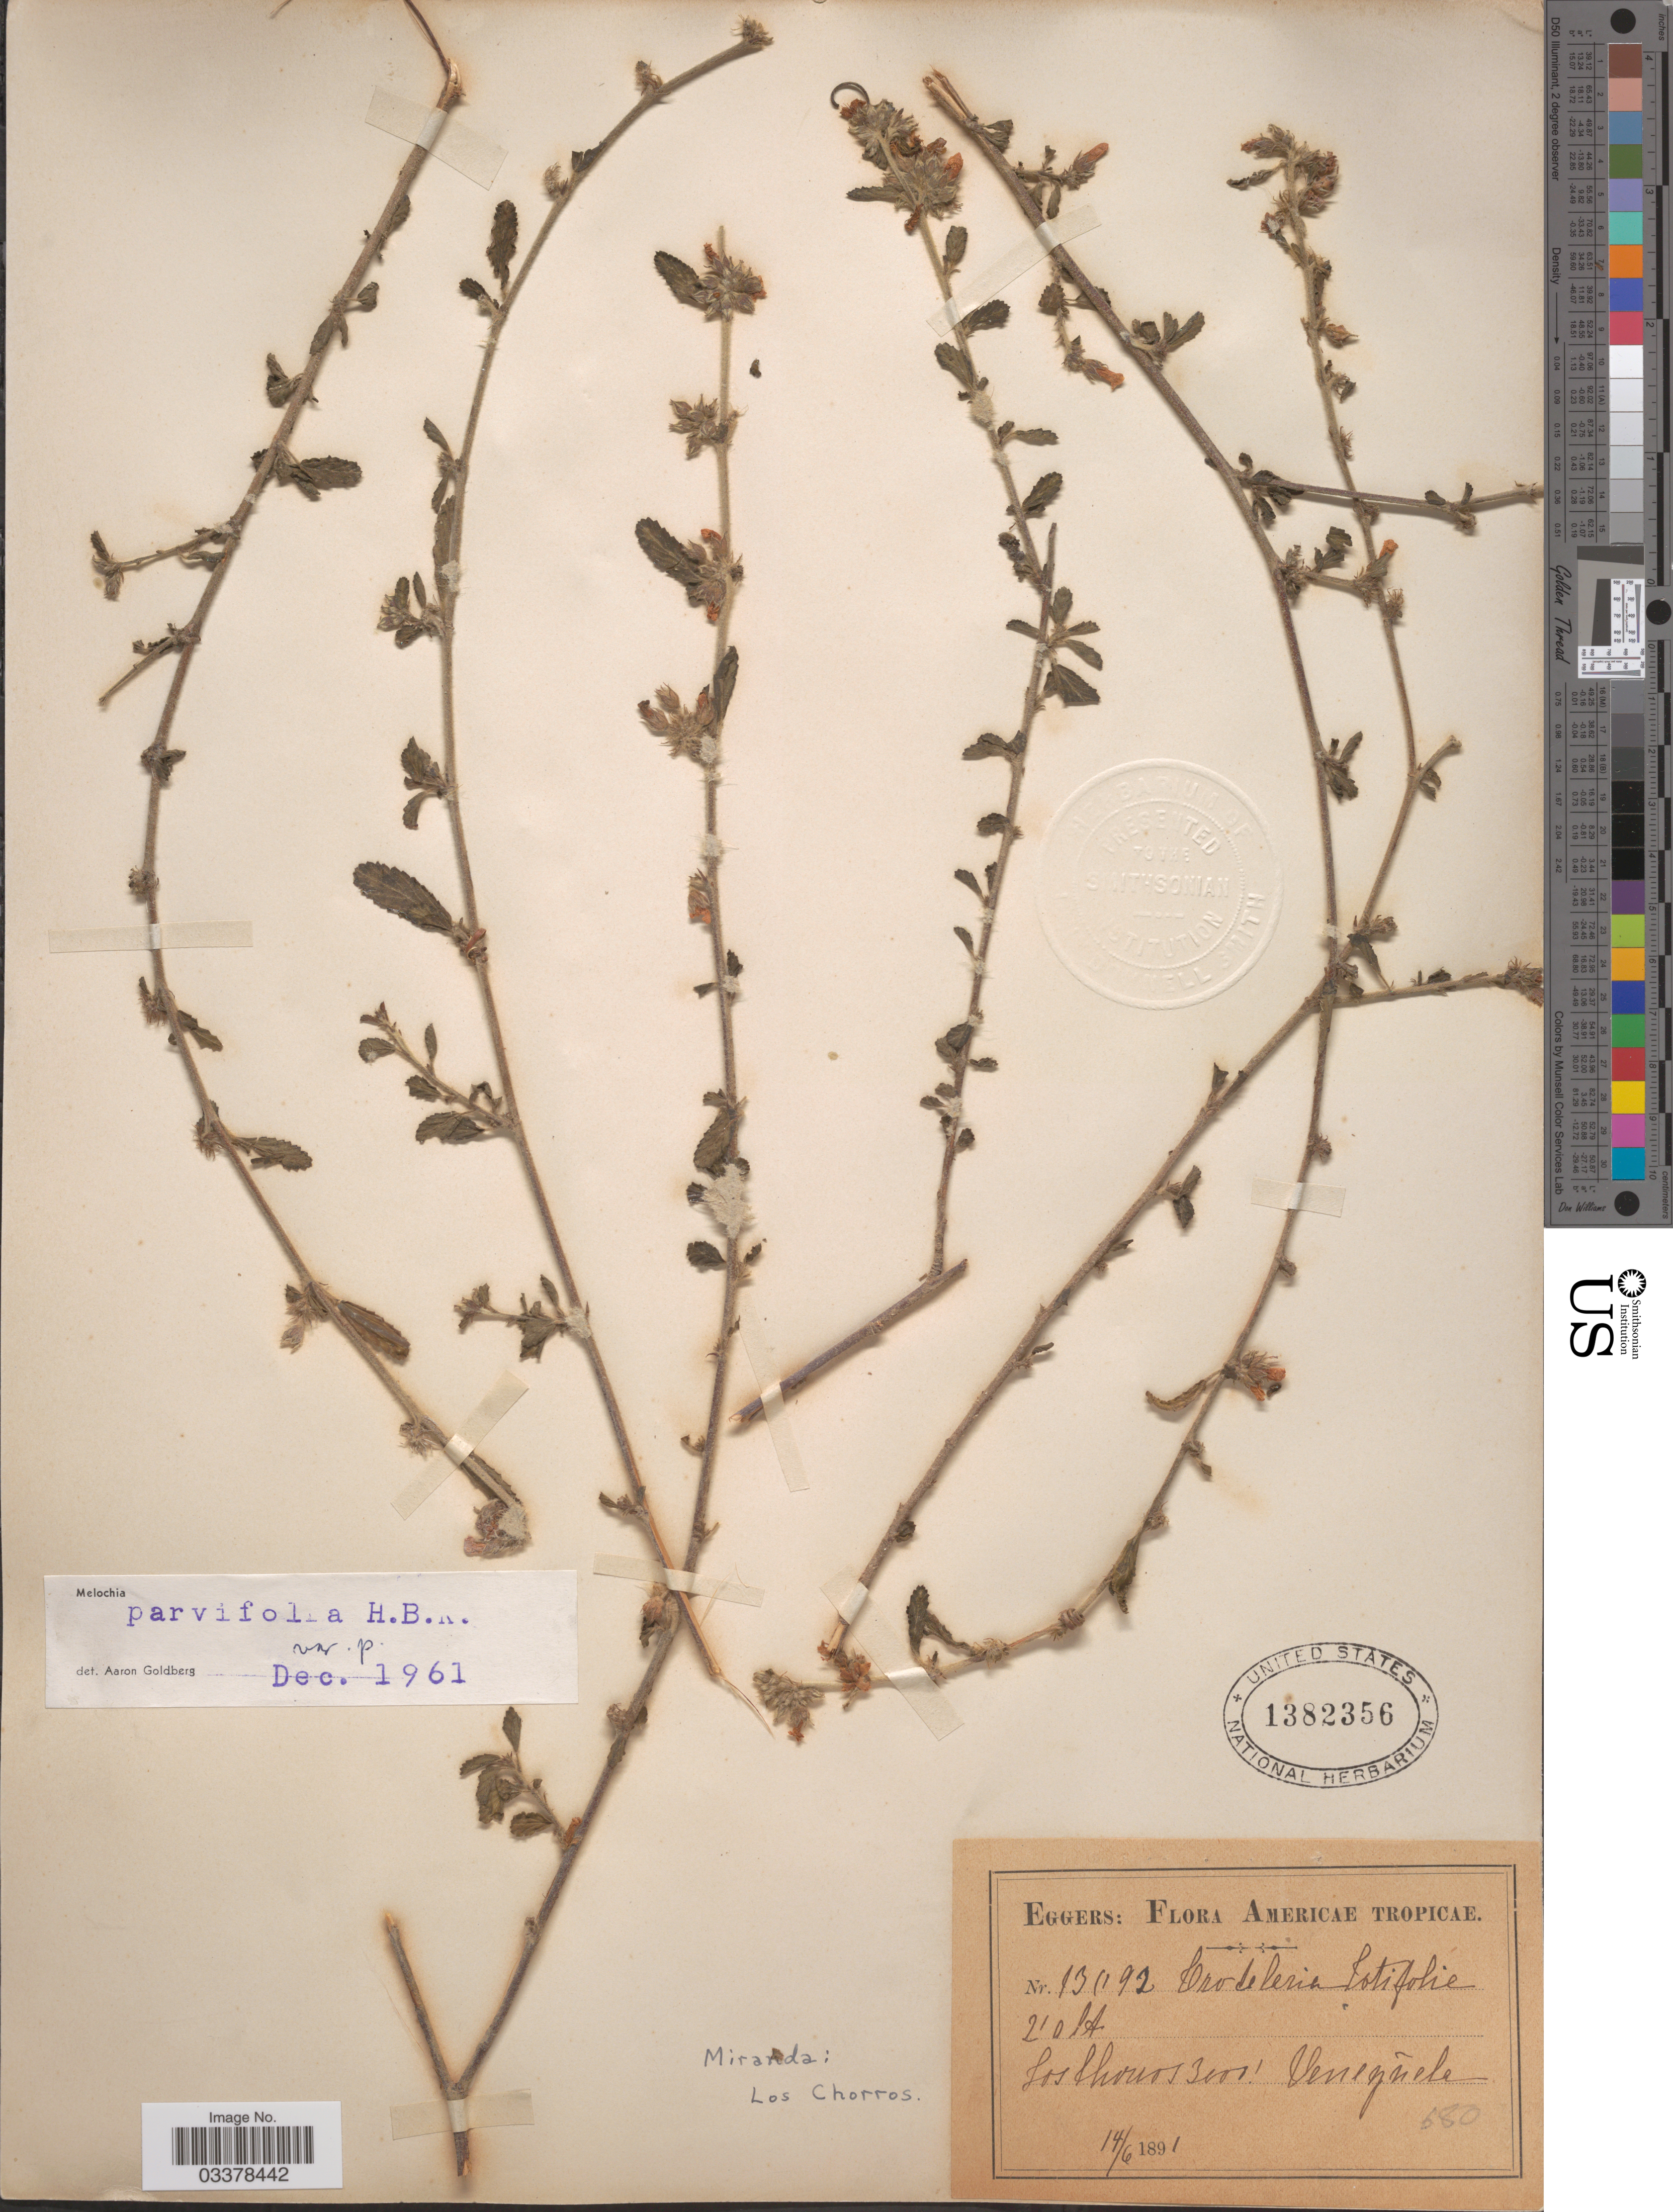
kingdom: Plantae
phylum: Tracheophyta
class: Magnoliopsida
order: Malvales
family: Malvaceae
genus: Melochia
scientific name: Melochia parvifolia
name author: Kunth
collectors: -. Eggers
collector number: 13092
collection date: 1891-06-14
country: Venezuela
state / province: Miranda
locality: Americae Tropicae. Los Chorros.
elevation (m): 914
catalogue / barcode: US 1382356